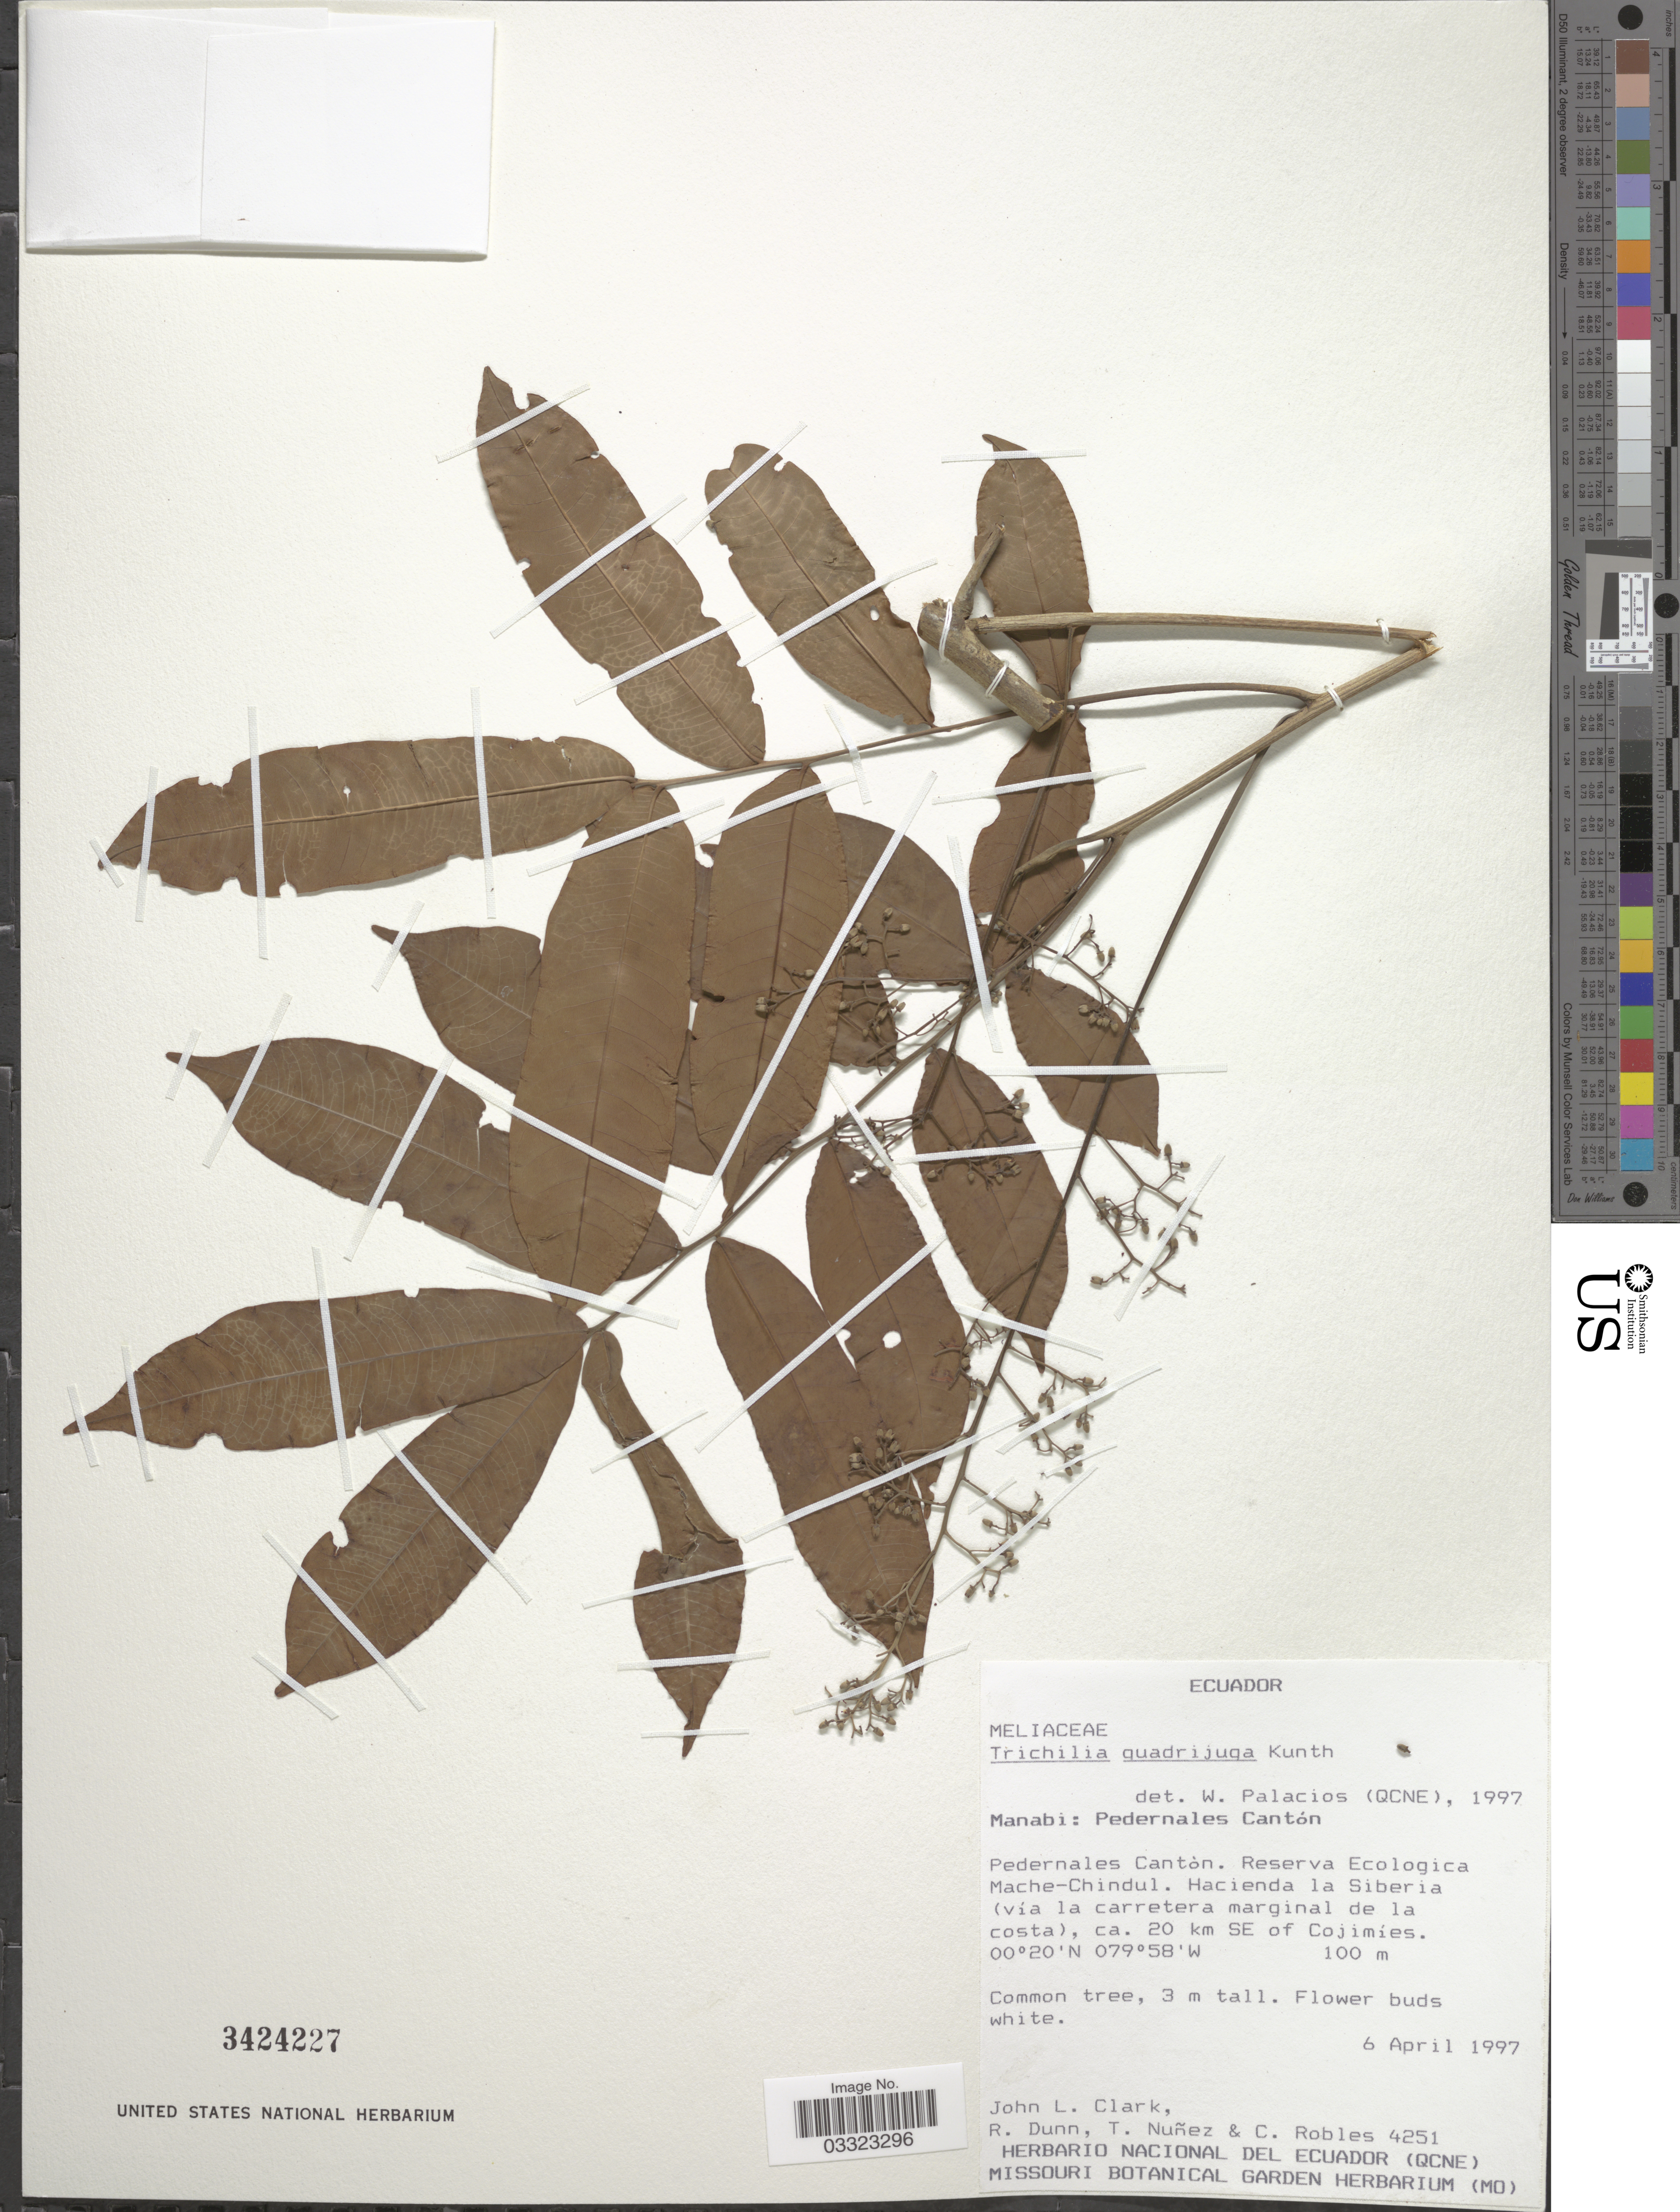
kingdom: Plantae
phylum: Tracheophyta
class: Magnoliopsida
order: Sapindales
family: Meliaceae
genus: Trichilia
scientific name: Trichilia quadrijuga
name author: Kunth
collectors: J. L. Clark, R. Dunn, T. Núñez & C. Robles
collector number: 4251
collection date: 1997-04-06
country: Ecuador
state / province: Manabí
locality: Pedernales Cantón. Pedernales Cantòn. Reserva Ecologica Mache-Chindul. Hacienda la Siberia (vía la carretera marginal de la costa), ca. 20 km SE of Cojimíes.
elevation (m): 100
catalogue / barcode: US 3424227